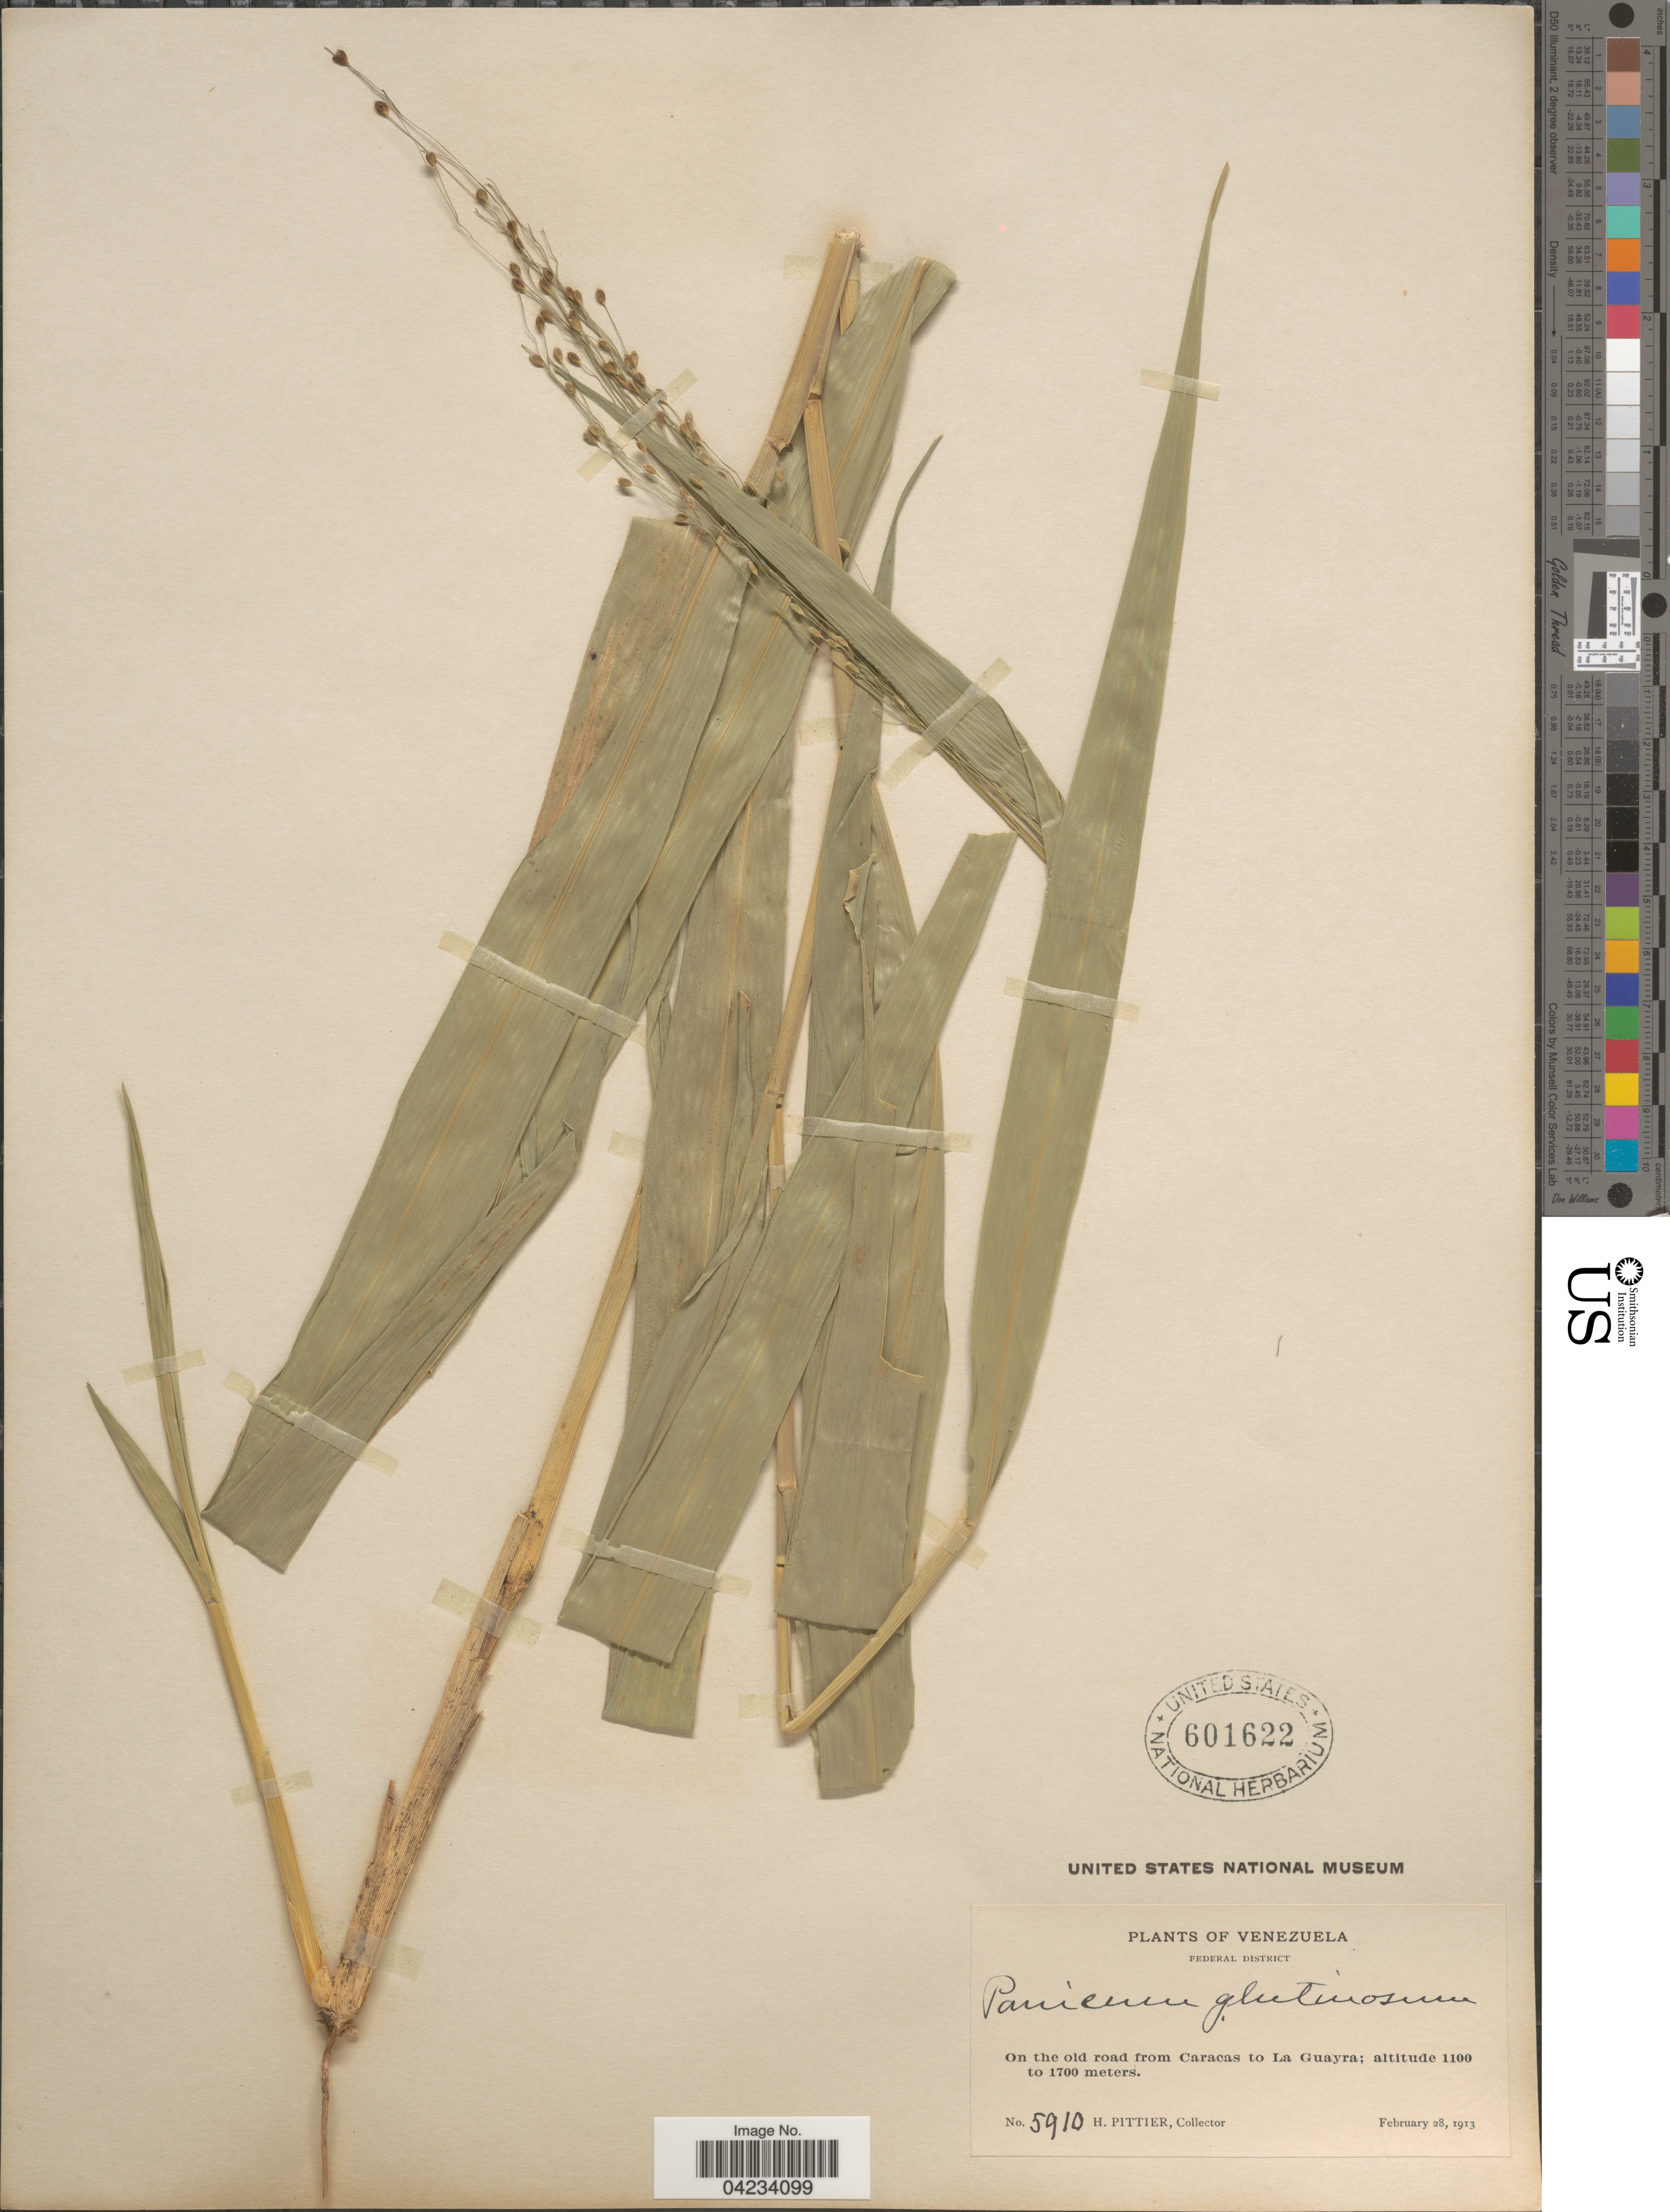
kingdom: Plantae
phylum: Tracheophyta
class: Liliopsida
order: Poales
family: Poaceae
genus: Homolepis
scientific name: Homolepis glutinosa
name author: (Sw.) Zuloaga & Soderstr.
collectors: H. F. Pittier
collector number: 5910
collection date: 1913-02-28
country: Venezuela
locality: Federal District. On the old road from Caracas to La Guayra.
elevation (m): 1100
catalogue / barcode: US 601622